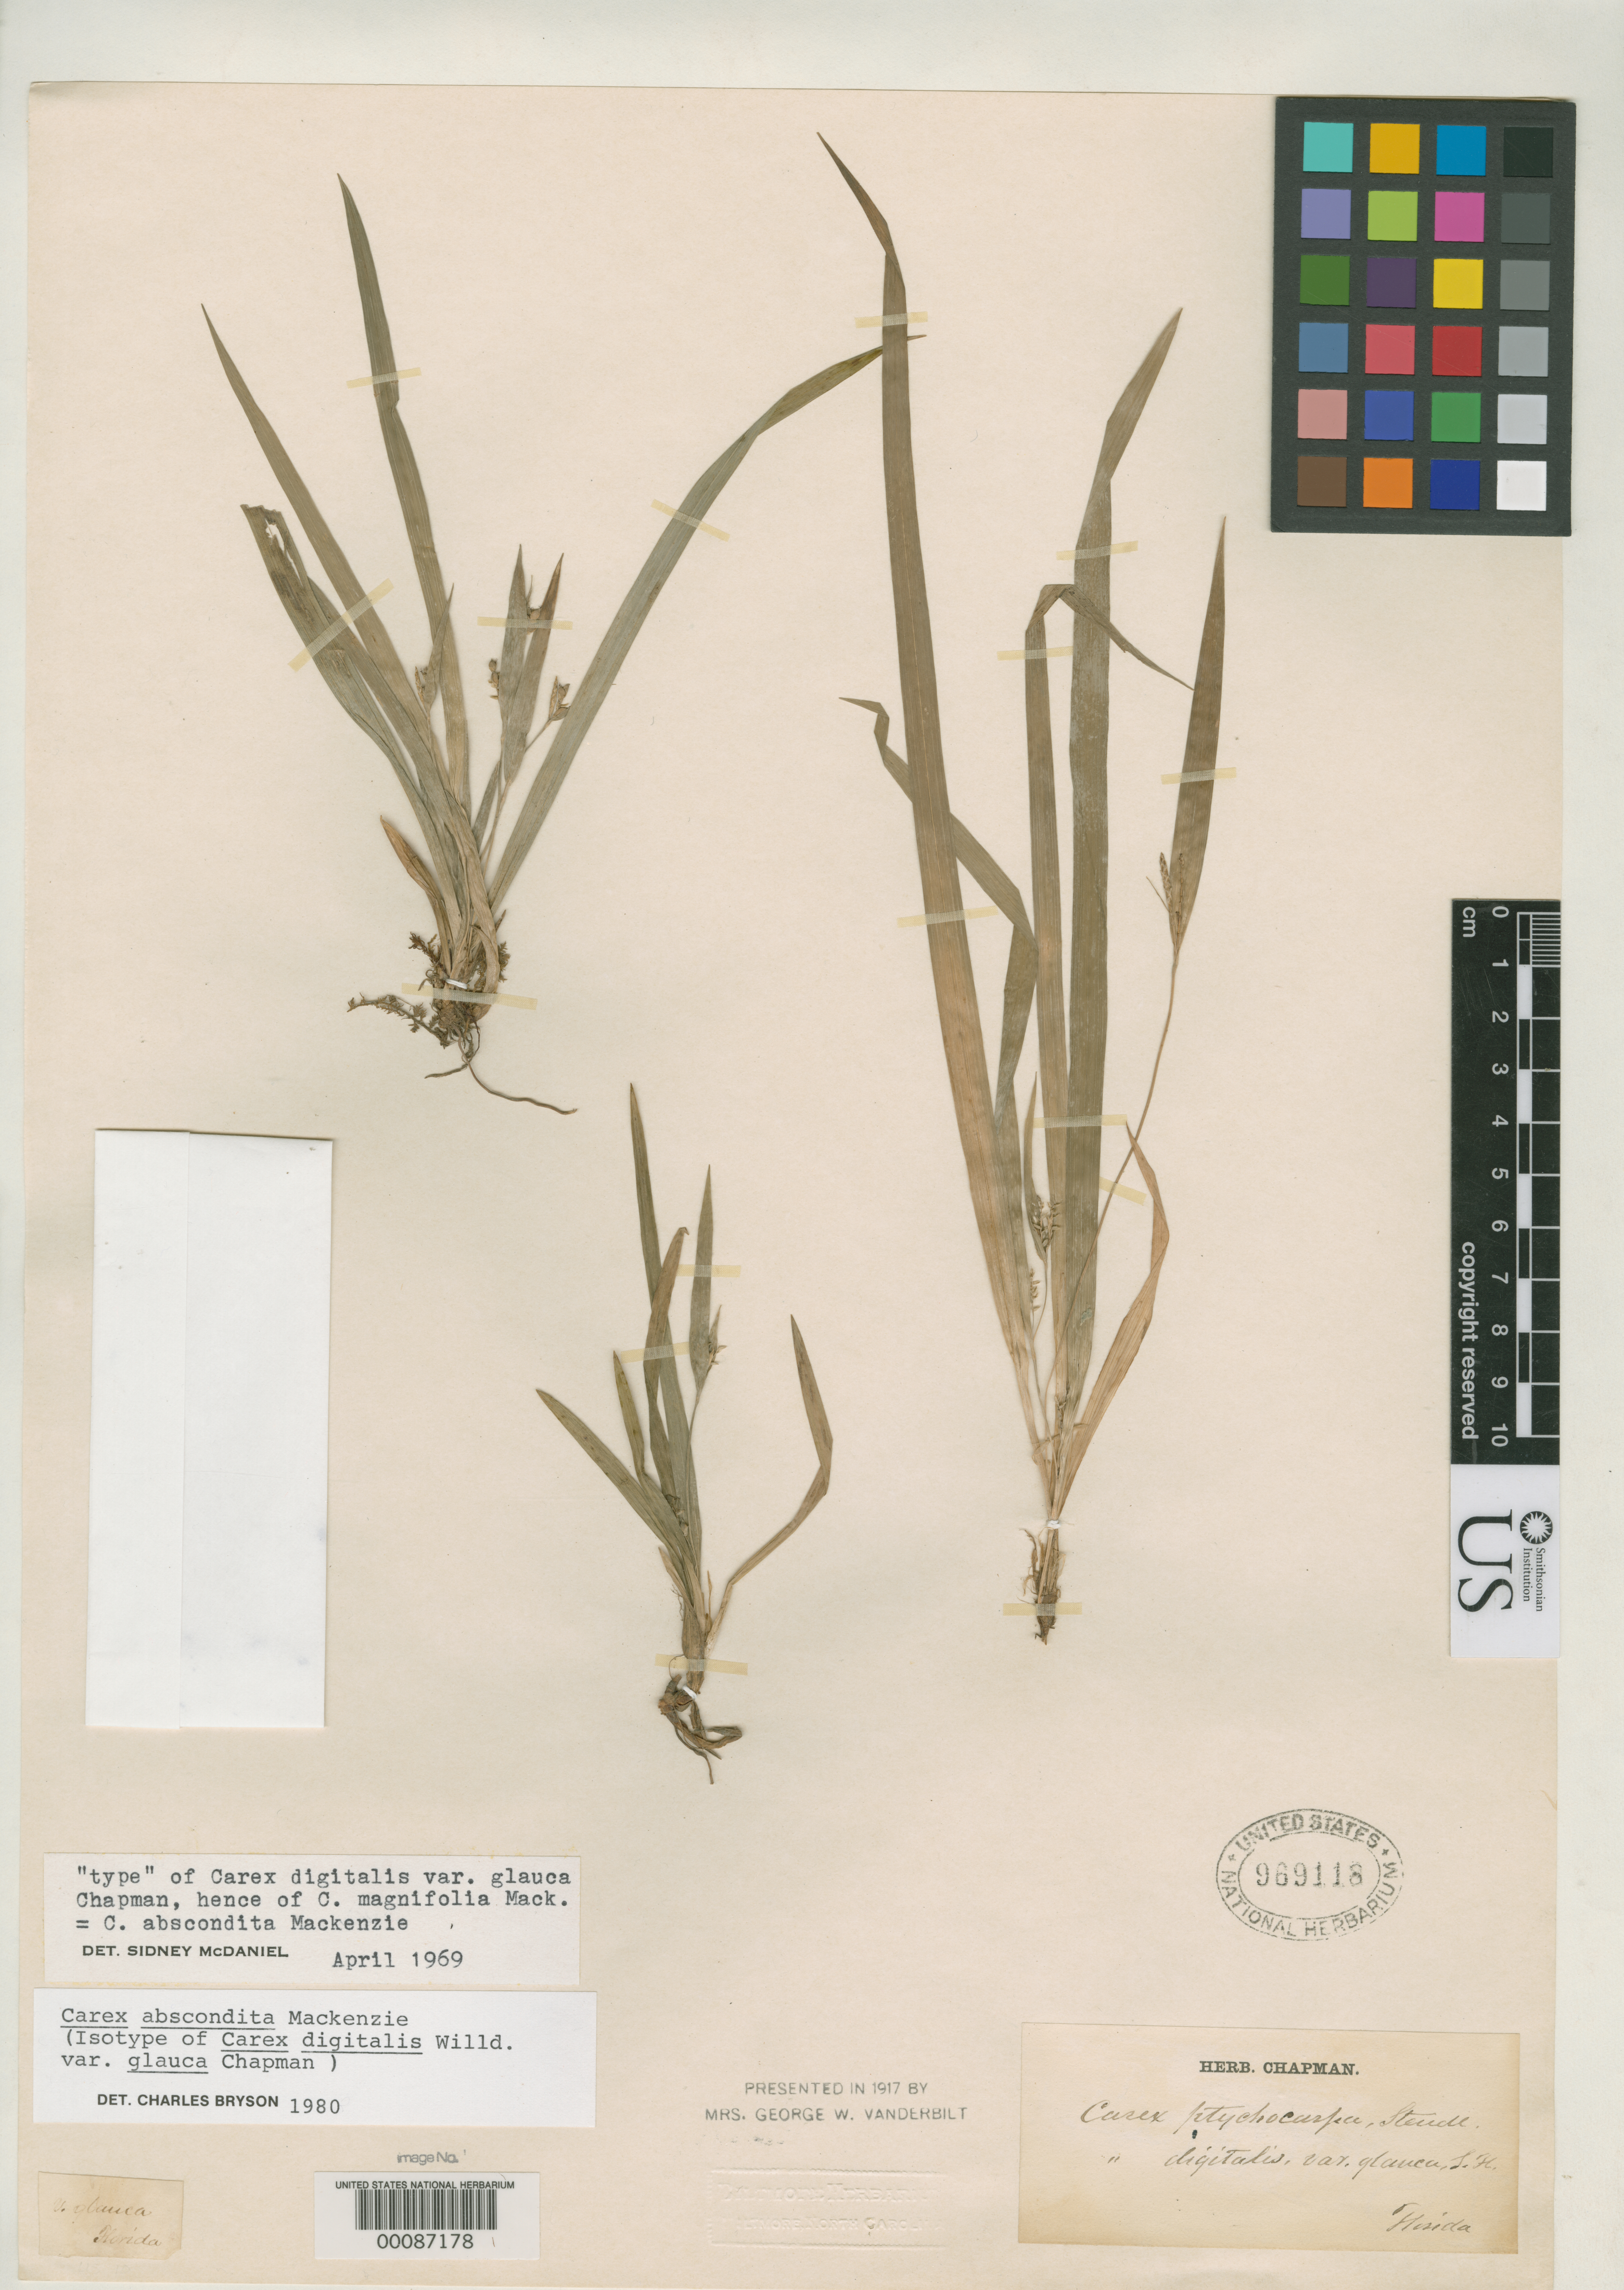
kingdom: Plantae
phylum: Tracheophyta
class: Liliopsida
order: Poales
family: Cyperaceae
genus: Carex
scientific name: Carex digitalis var. glauca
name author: Chapm.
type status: Type Collection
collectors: A. W. Chapman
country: United States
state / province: Florida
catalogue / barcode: US 969118-2